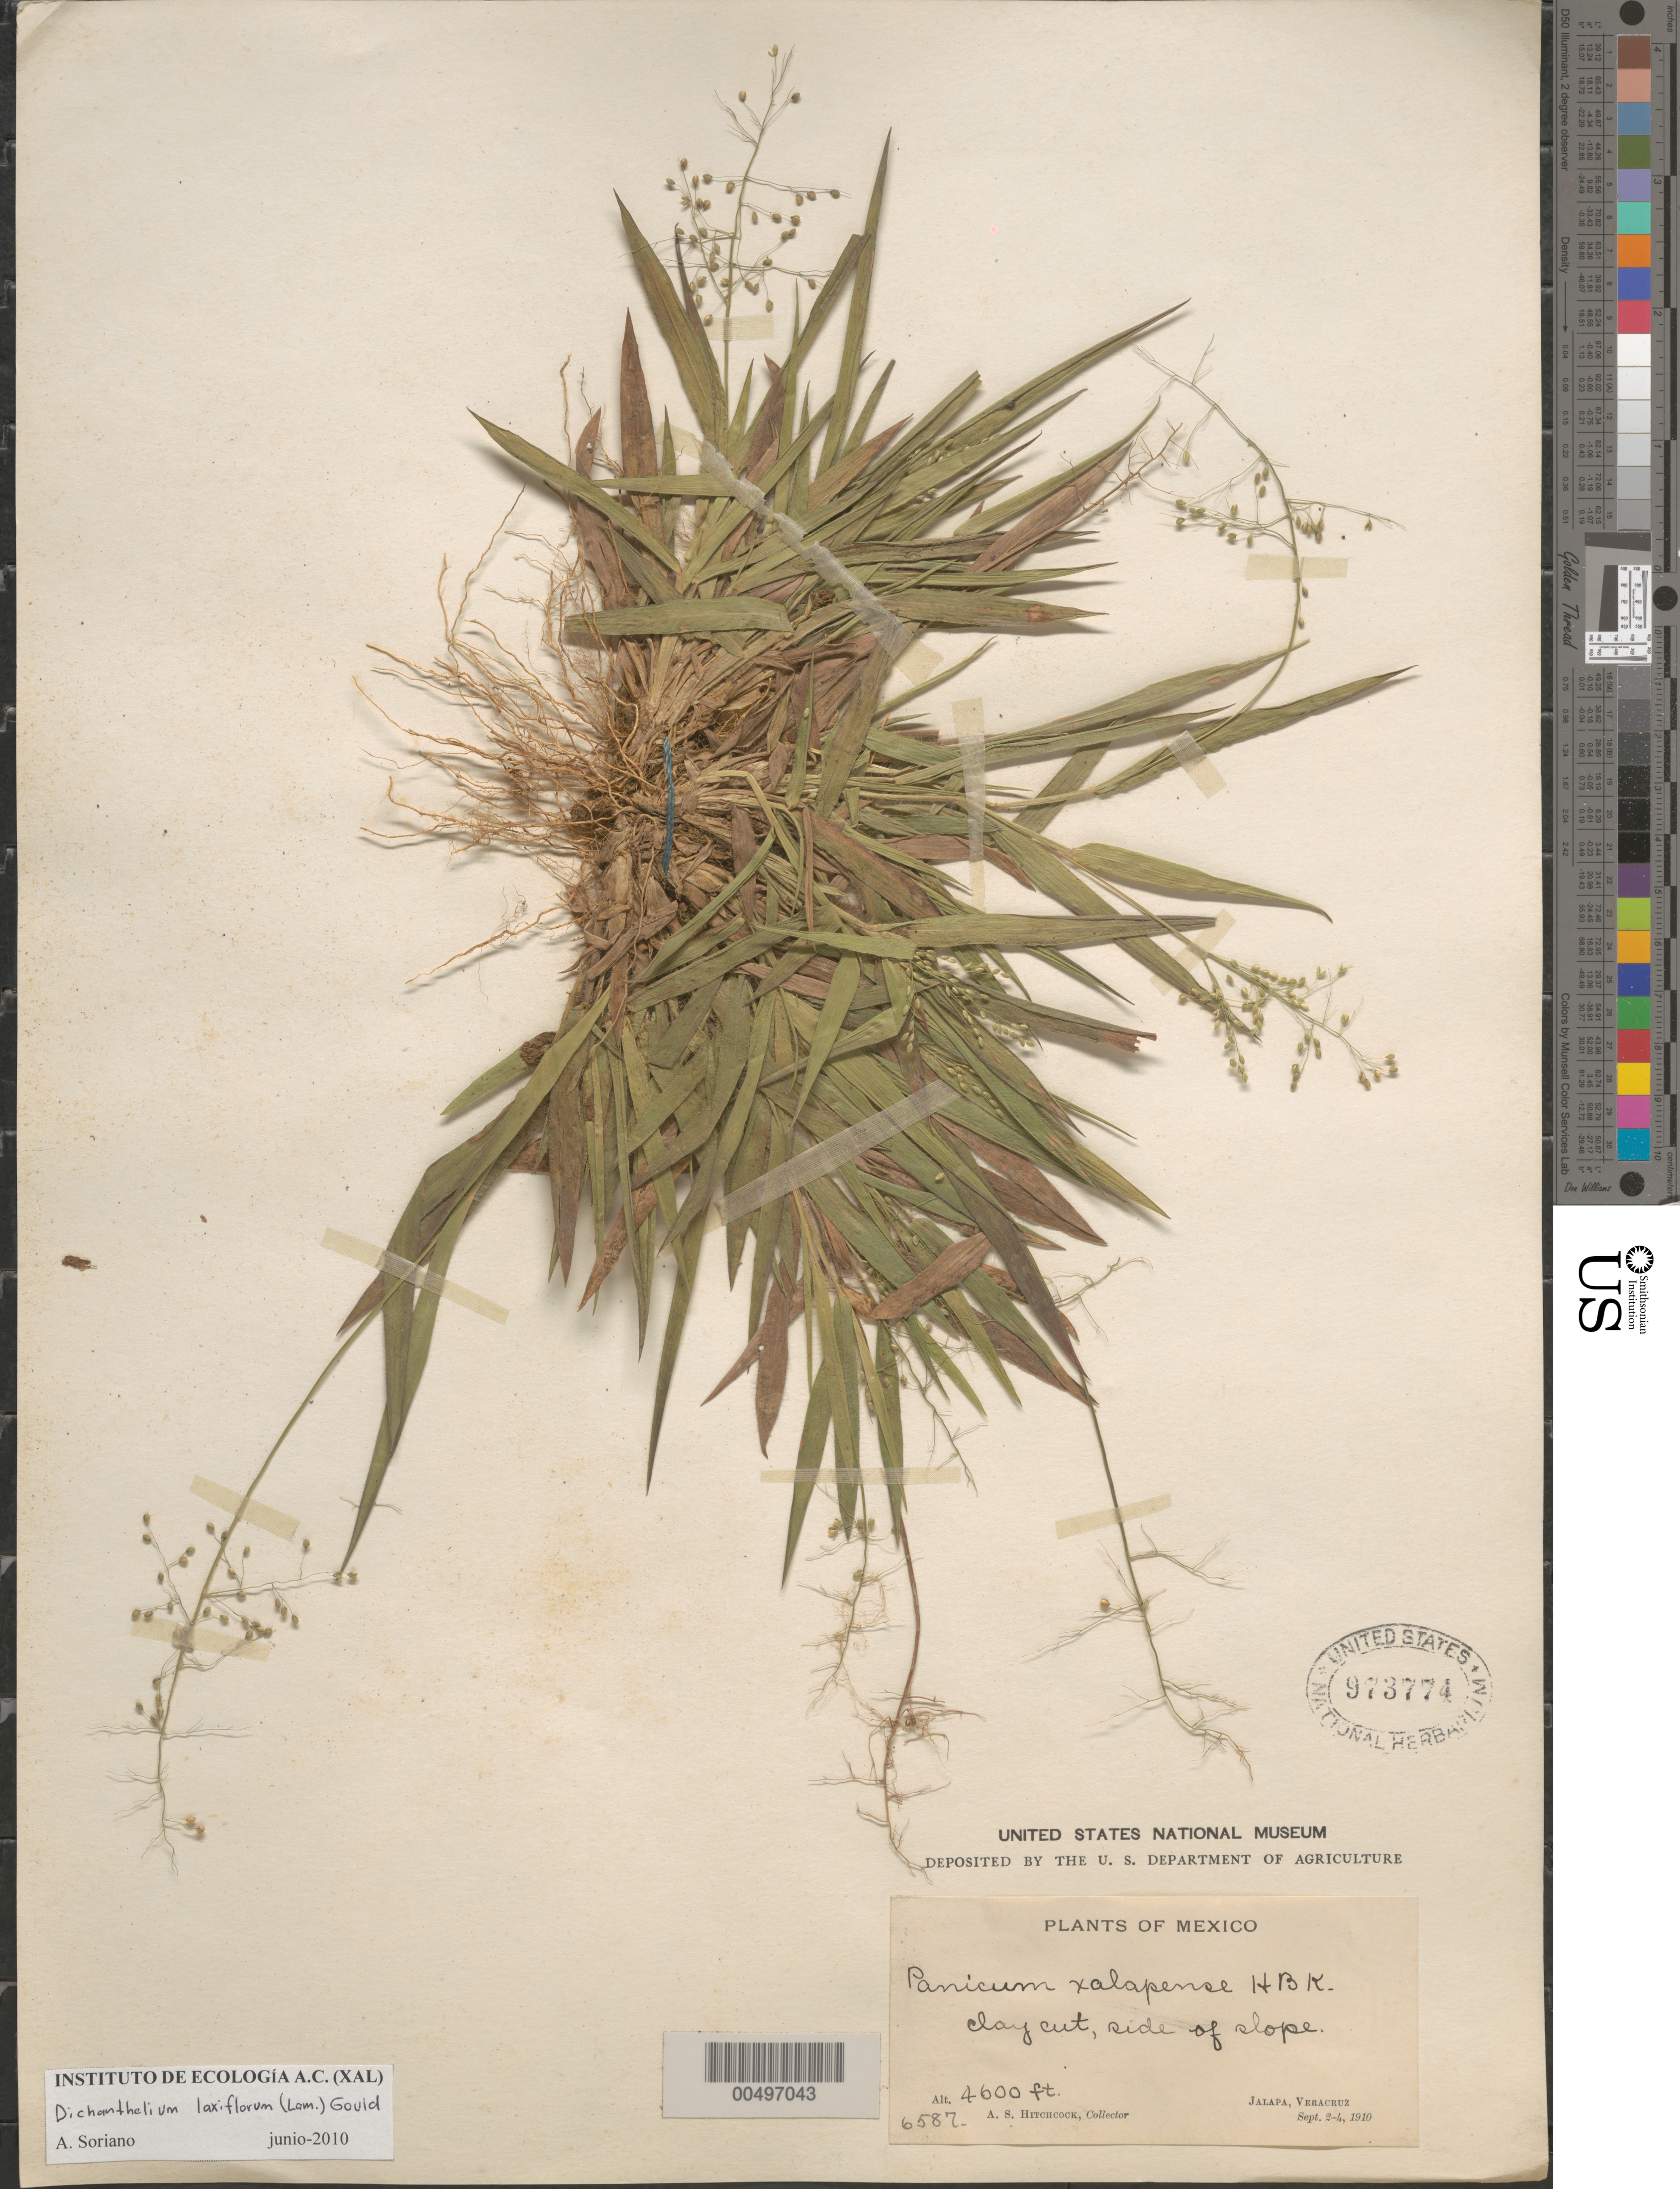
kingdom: Plantae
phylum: Tracheophyta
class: Liliopsida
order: Poales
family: Poaceae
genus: Dichanthelium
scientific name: Dichanthelium laxiflorum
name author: (Lam.) Gould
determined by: Soriano, A.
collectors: A. S. Hitchcock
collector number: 6587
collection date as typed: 2 Sep 1910 to 4 Sep 1910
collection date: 1910-09-02/1910-09-04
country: Mexico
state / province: Veracruz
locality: Jalapa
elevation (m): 1402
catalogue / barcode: US 973774